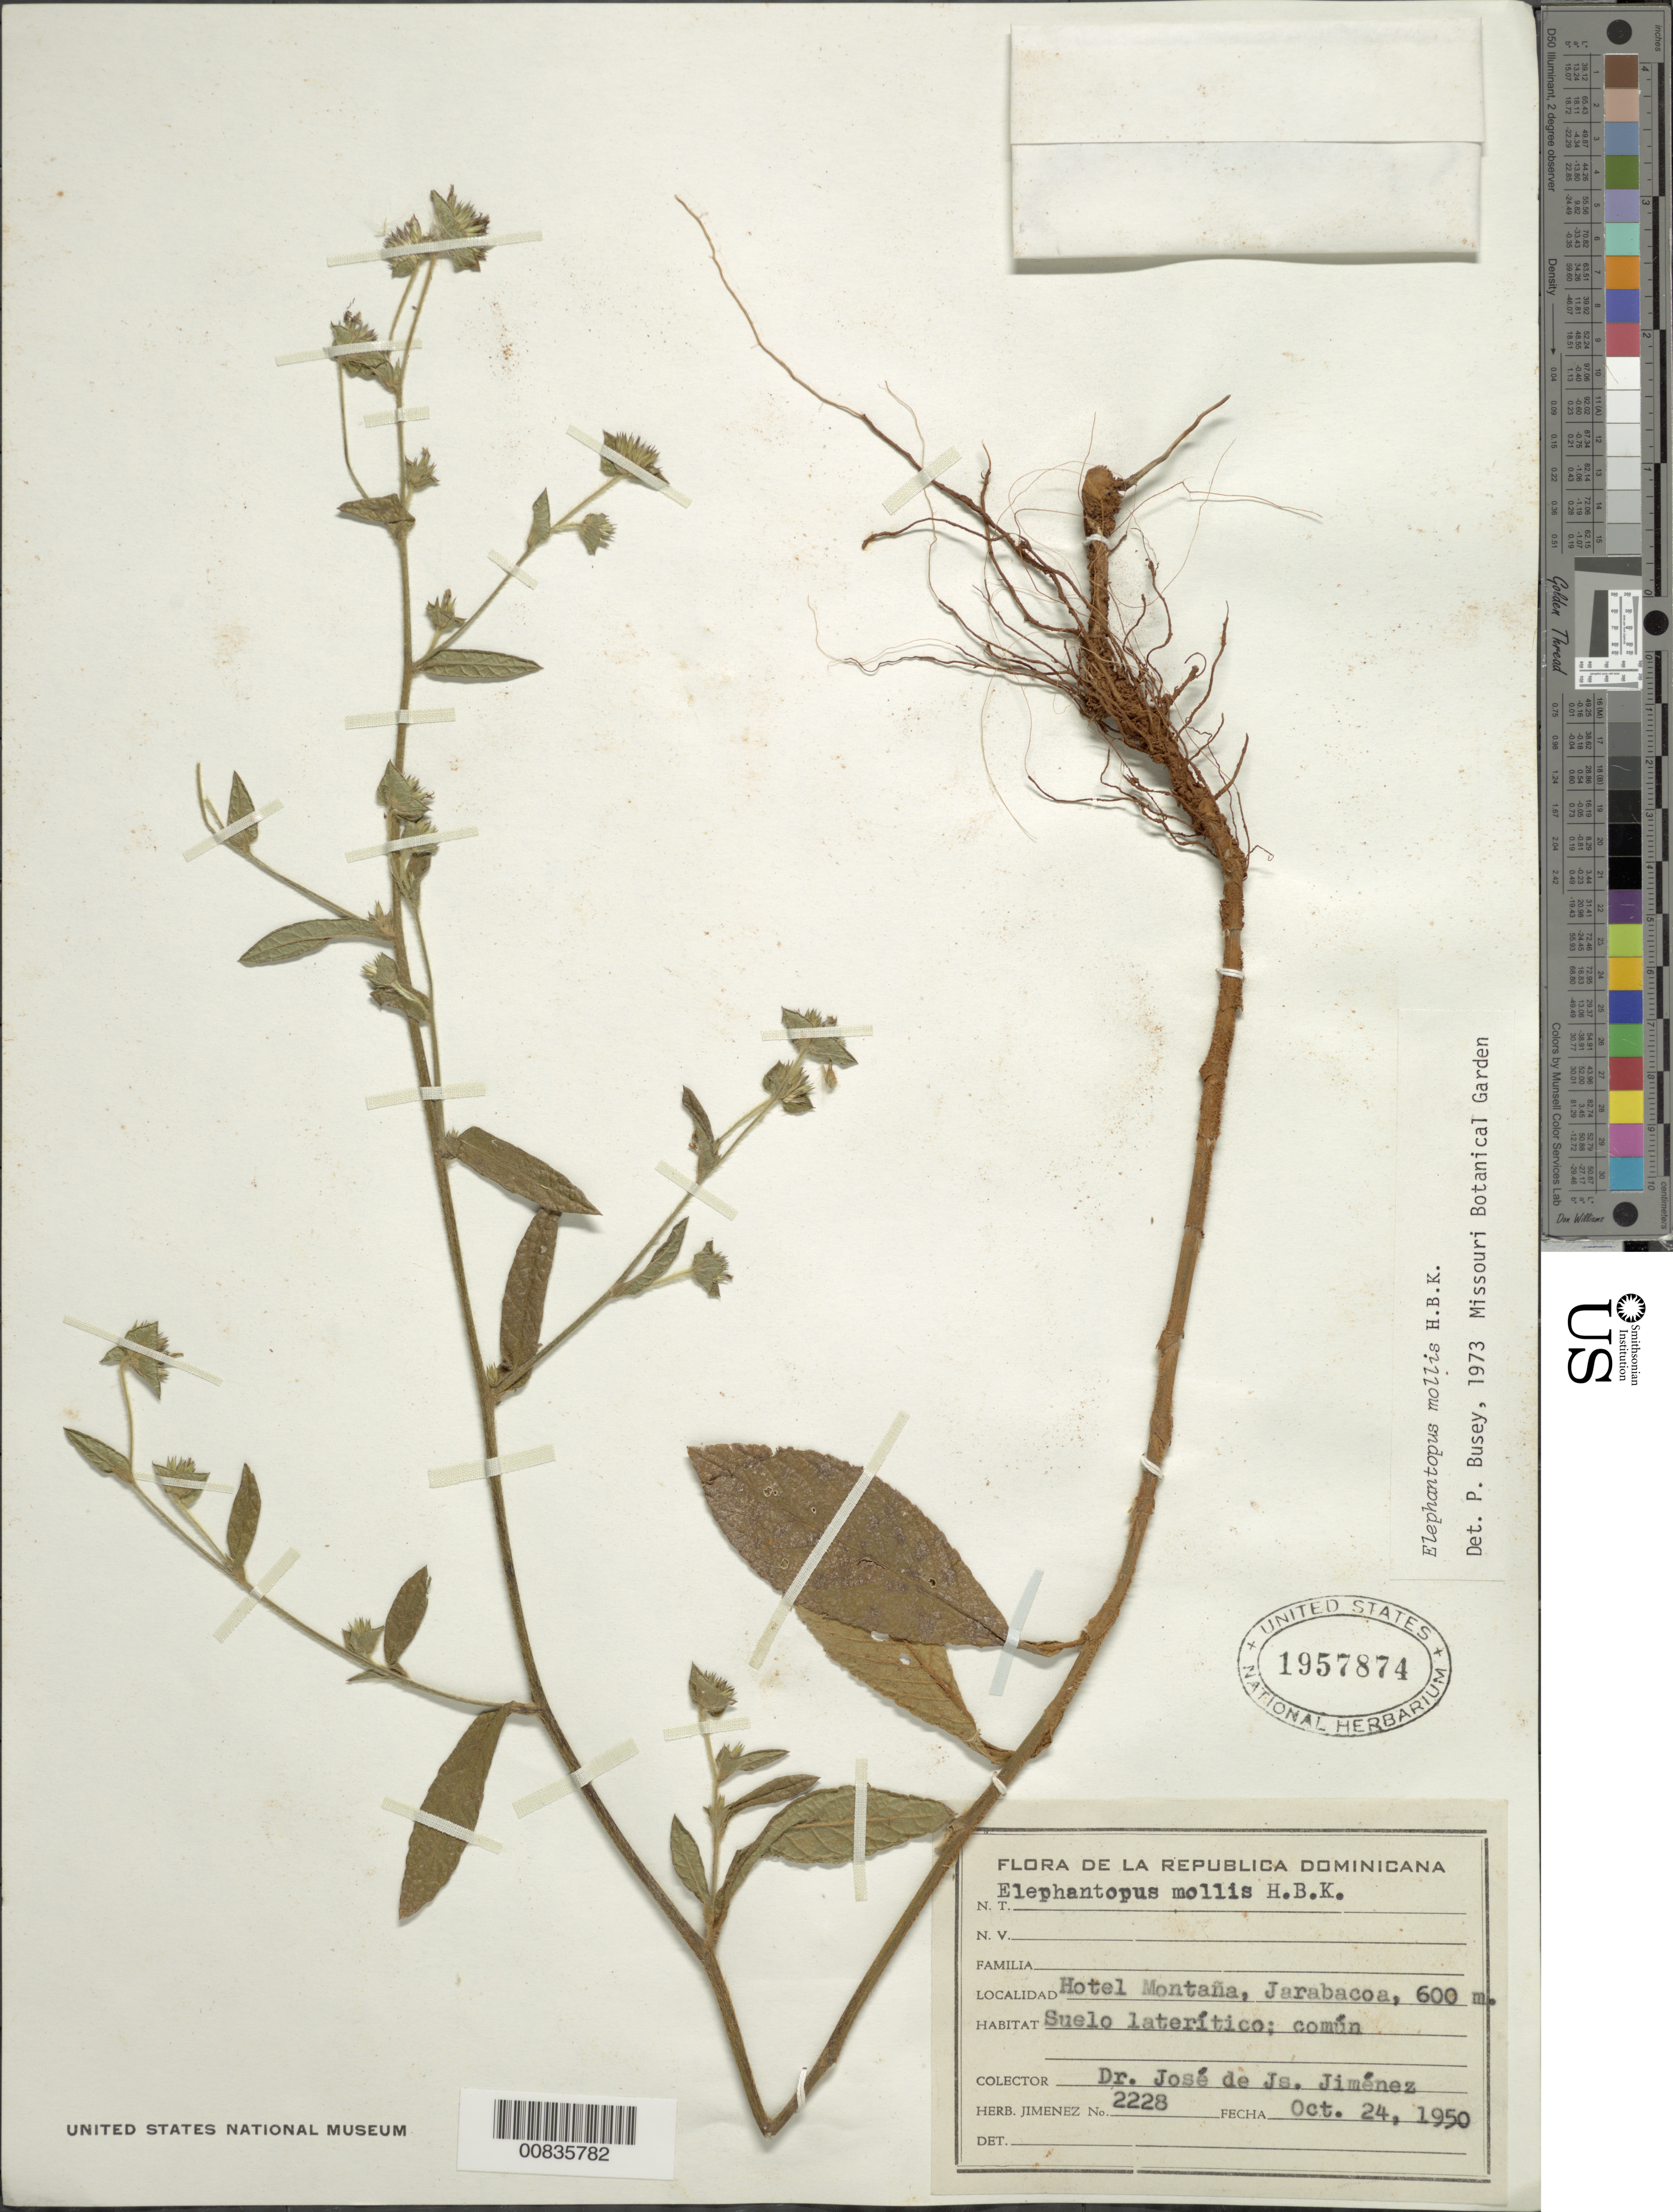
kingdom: Plantae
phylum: Tracheophyta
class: Magnoliopsida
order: Asterales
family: Asteraceae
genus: Elephantopus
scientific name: Elephantopus mollis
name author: Kunth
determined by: Busey, P.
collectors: J. J. Jiménez Almonte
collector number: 2228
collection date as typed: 24 Oct 1950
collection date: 1950-10-24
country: Dominican Republic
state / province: La Vega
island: Hispaniola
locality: Hotel Montaña, Jarabacoa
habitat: Suelo laterítico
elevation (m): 600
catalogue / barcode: US 1957874